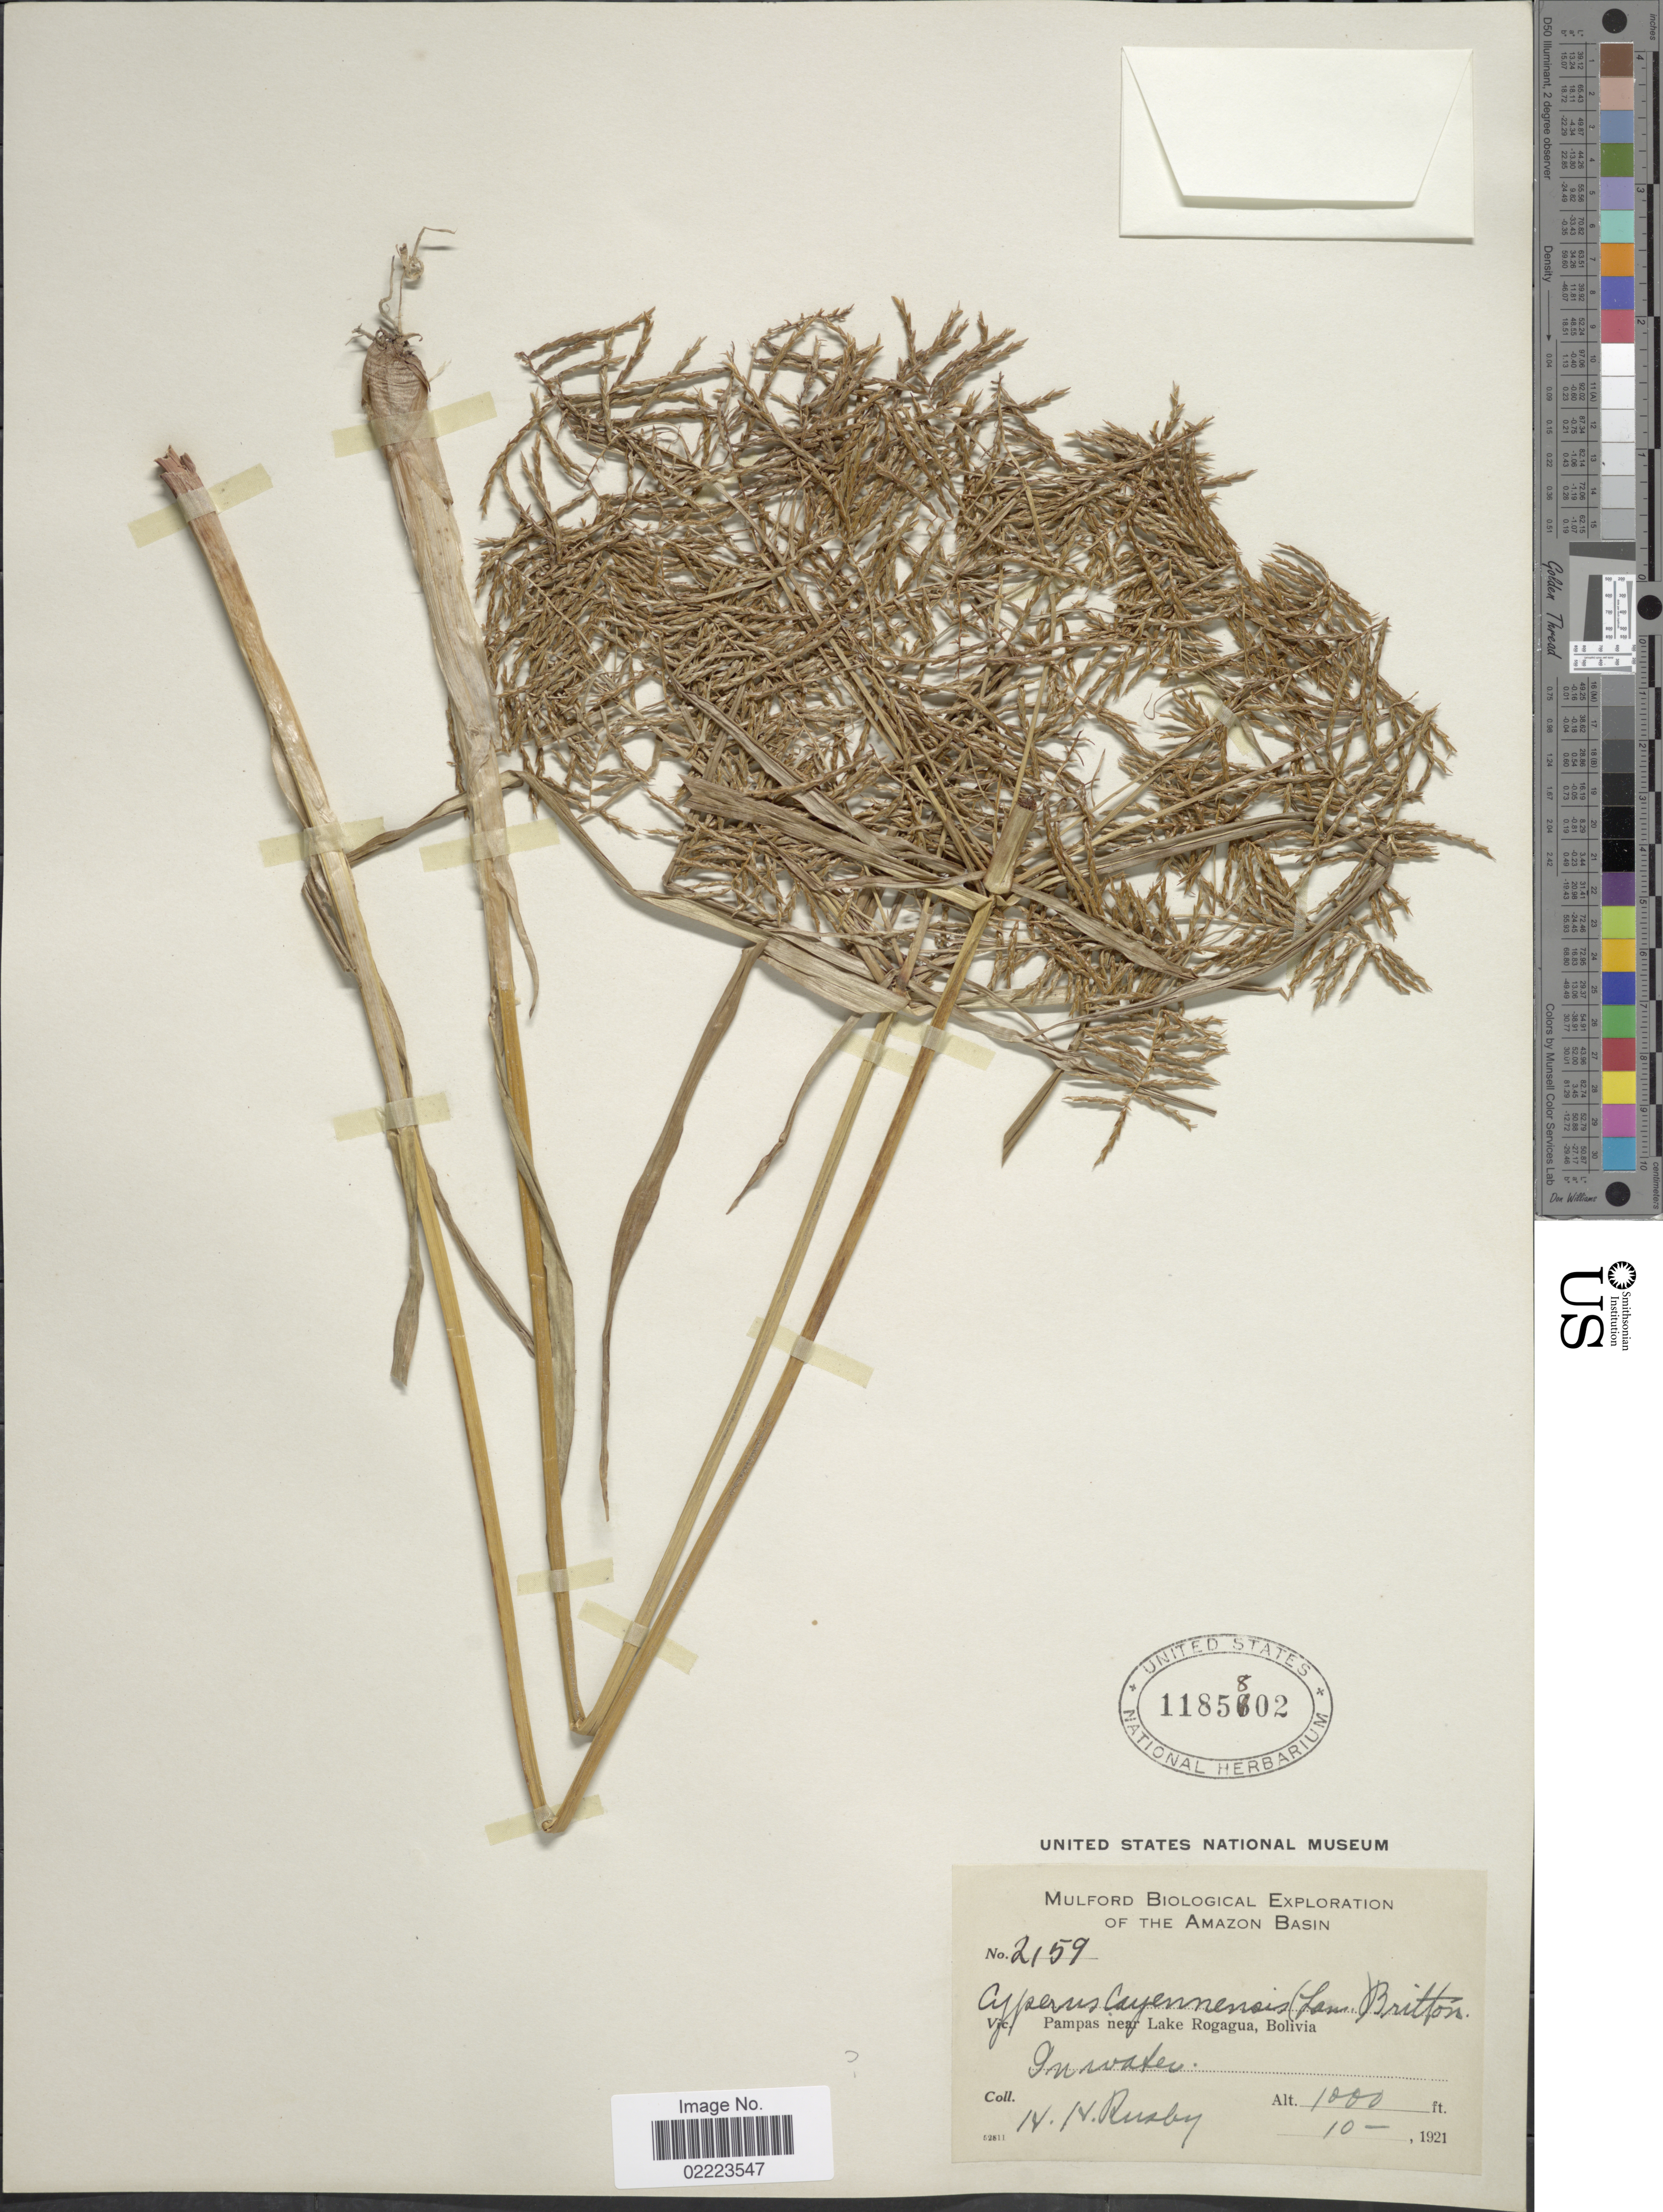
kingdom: Plantae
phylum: Tracheophyta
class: Liliopsida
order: Poales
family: Cyperaceae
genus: Cyperus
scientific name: Cyperus odoratus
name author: L.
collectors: H. H. Rusby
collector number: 2159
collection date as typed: Oct., 1921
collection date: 1921-10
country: Bolivia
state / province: Beni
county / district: José Ballivián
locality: Pampas near Lake Rogagua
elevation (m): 305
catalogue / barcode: US 1185802